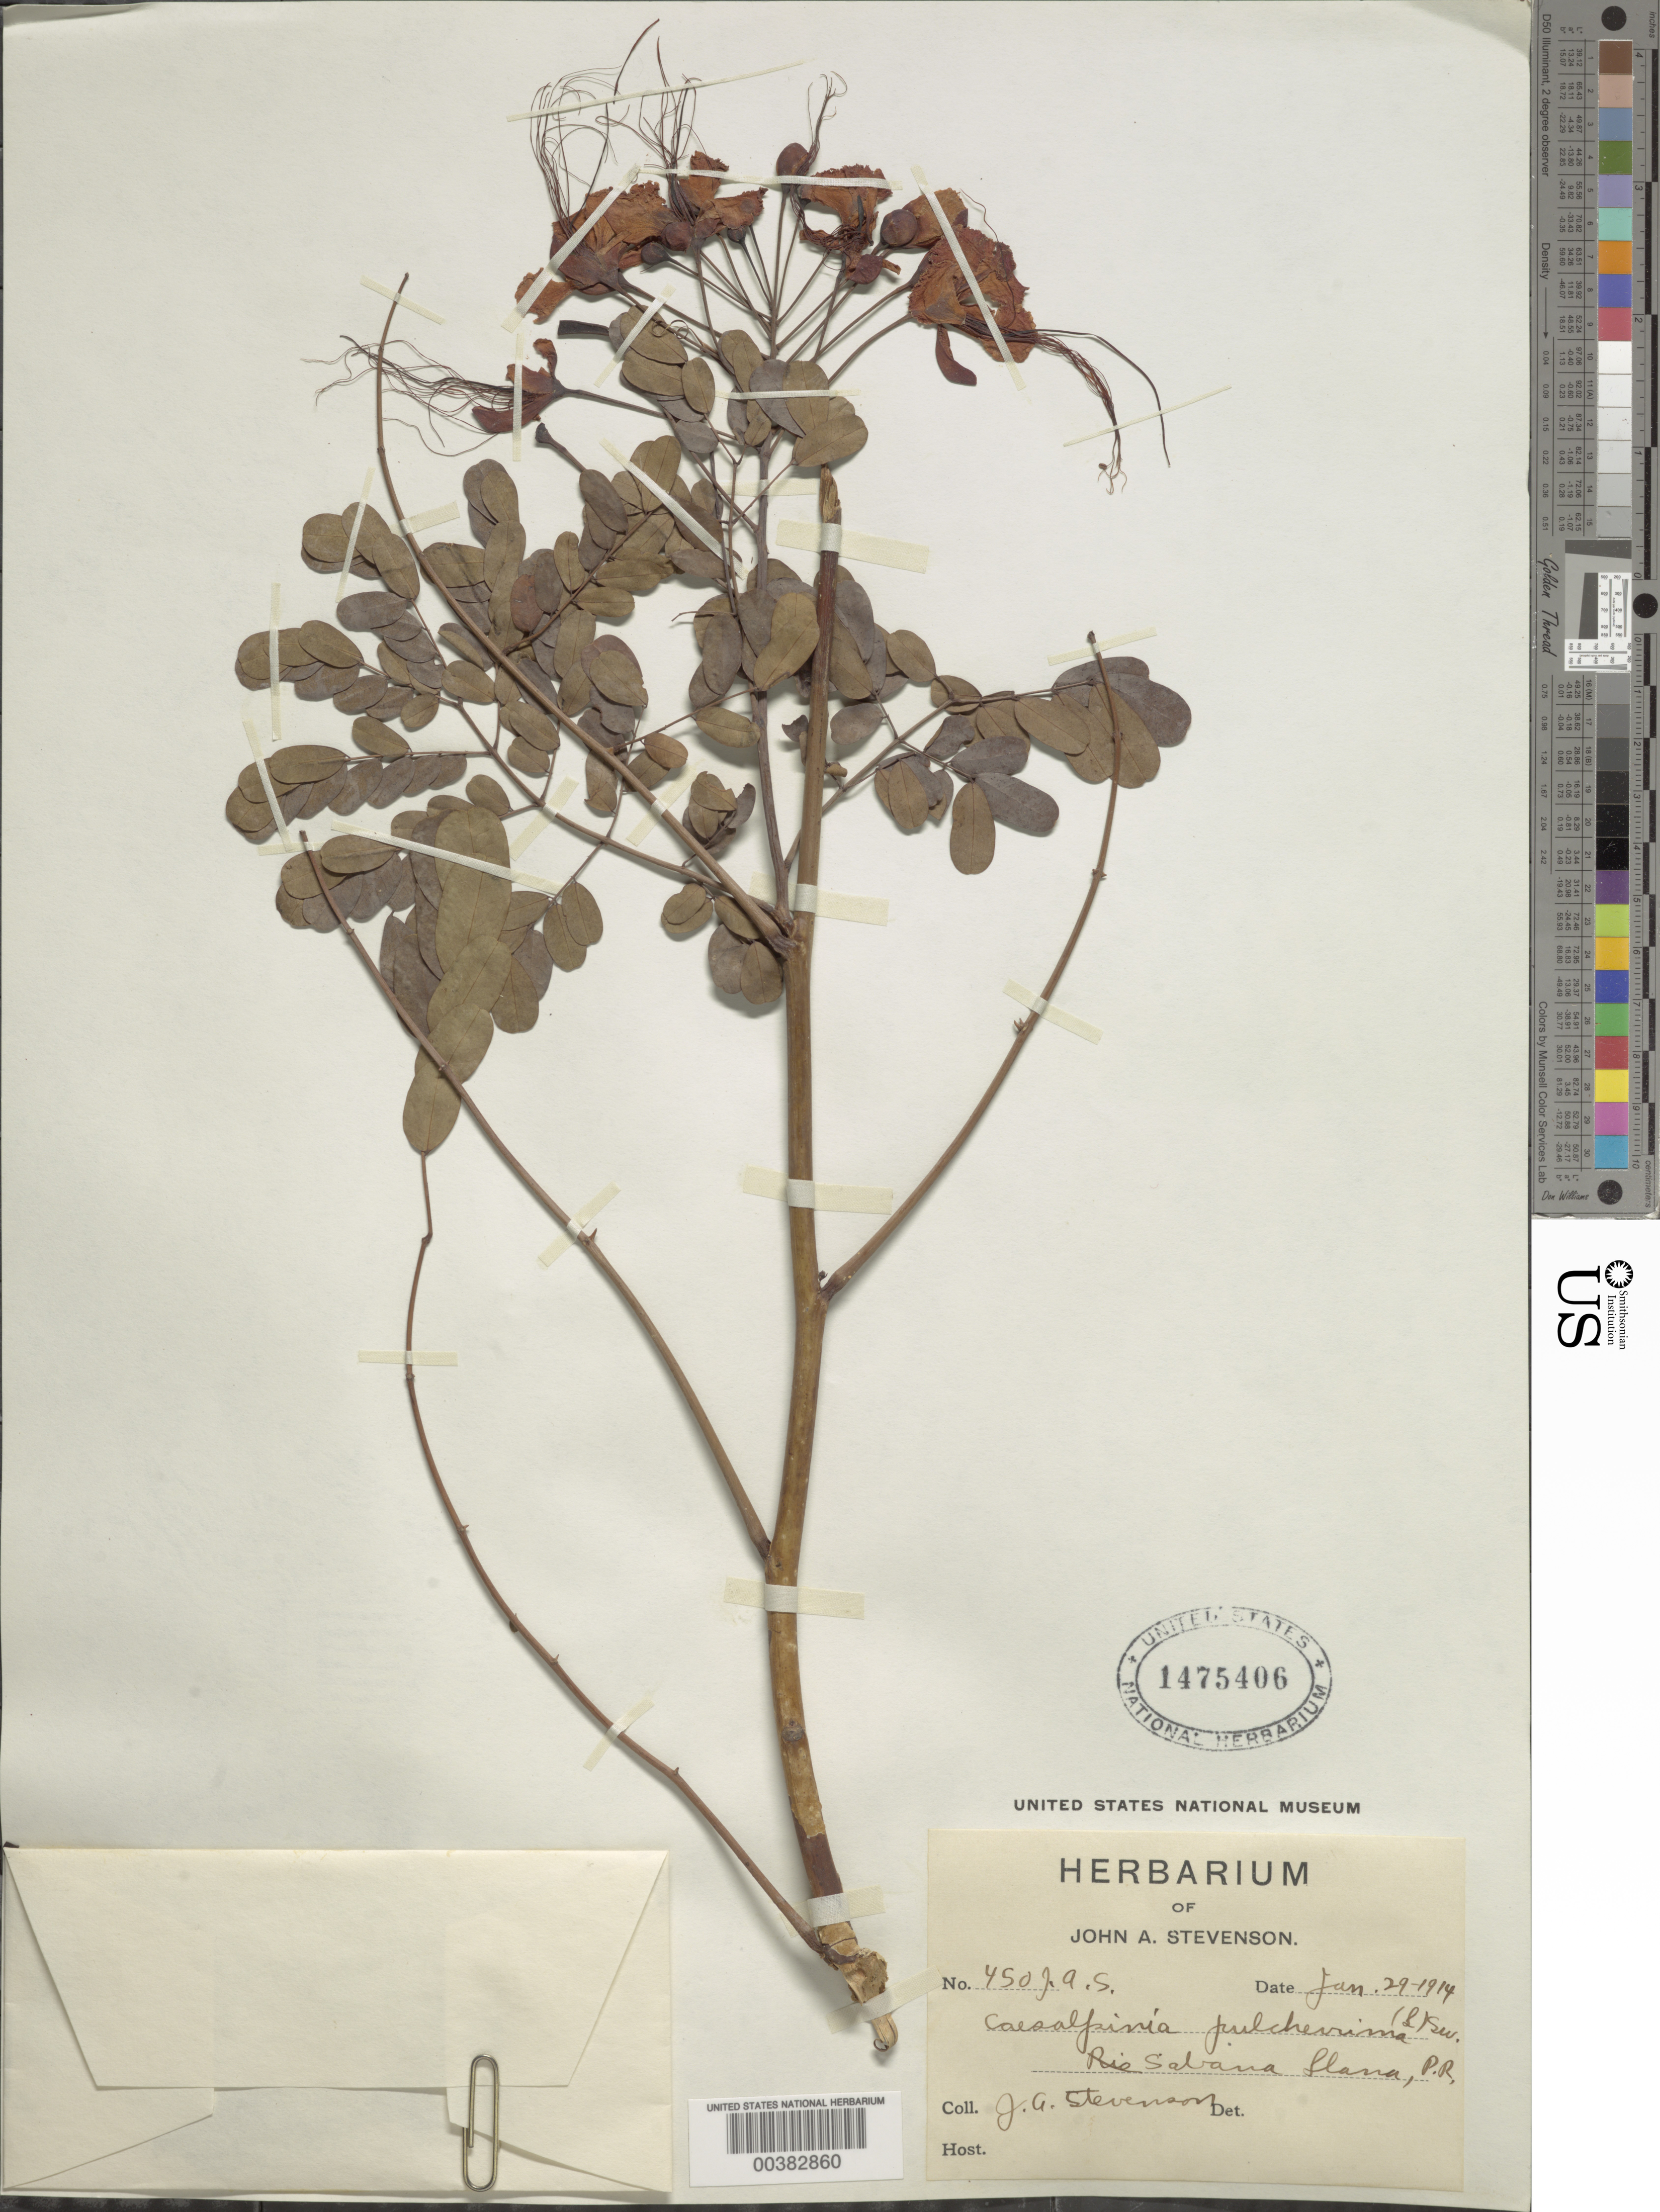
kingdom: Plantae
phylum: Tracheophyta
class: Magnoliopsida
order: Fabales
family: Fabaceae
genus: Caesalpinia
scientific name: Caesalpinia pulcherrima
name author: (L.) Sw.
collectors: J. Stevenson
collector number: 450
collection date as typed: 29 Jan 1914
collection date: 1914-01-29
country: Puerto Rico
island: Greater Antilles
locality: Sabana llana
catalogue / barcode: US 1475406